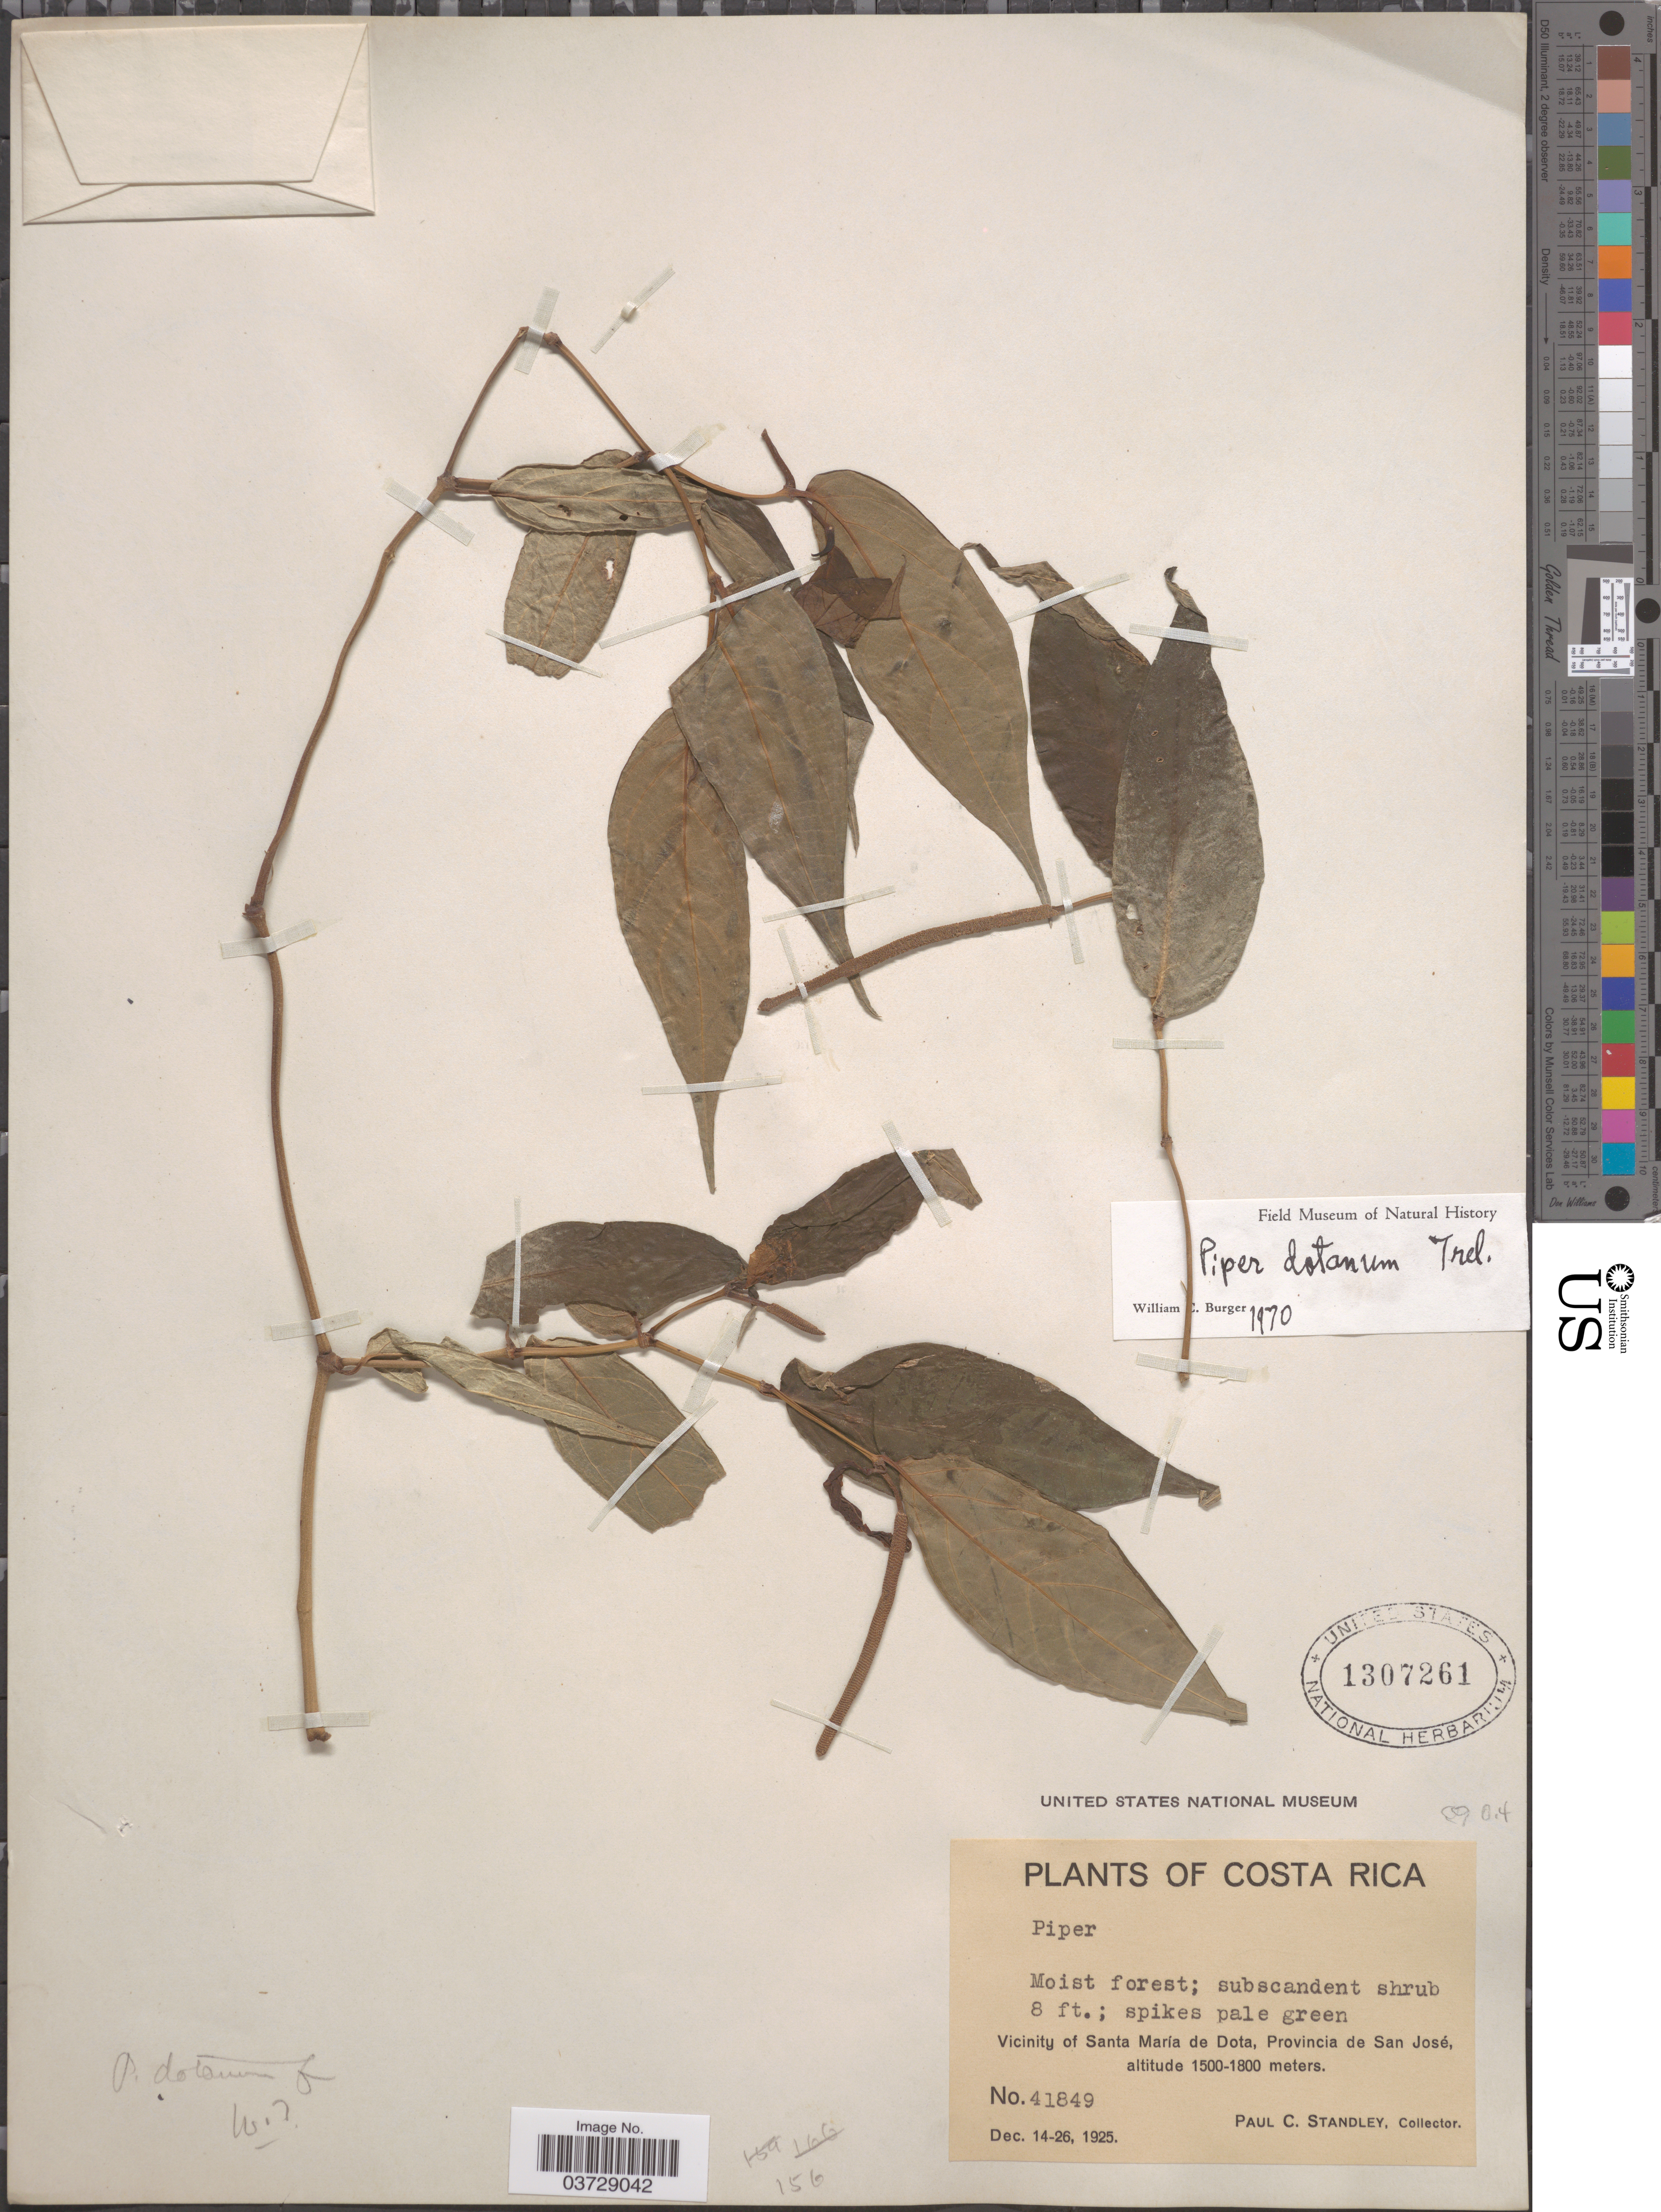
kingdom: Plantae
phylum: Tracheophyta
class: Magnoliopsida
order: Piperales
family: Piperaceae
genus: Piper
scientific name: Piper dotanum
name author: Trel.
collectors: P. C. Standley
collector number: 41849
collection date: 1925-12-14/1925-12-26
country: Costa Rica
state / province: San José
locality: Vicinity of Santa María de Dota.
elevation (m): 1500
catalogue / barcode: US 1307261